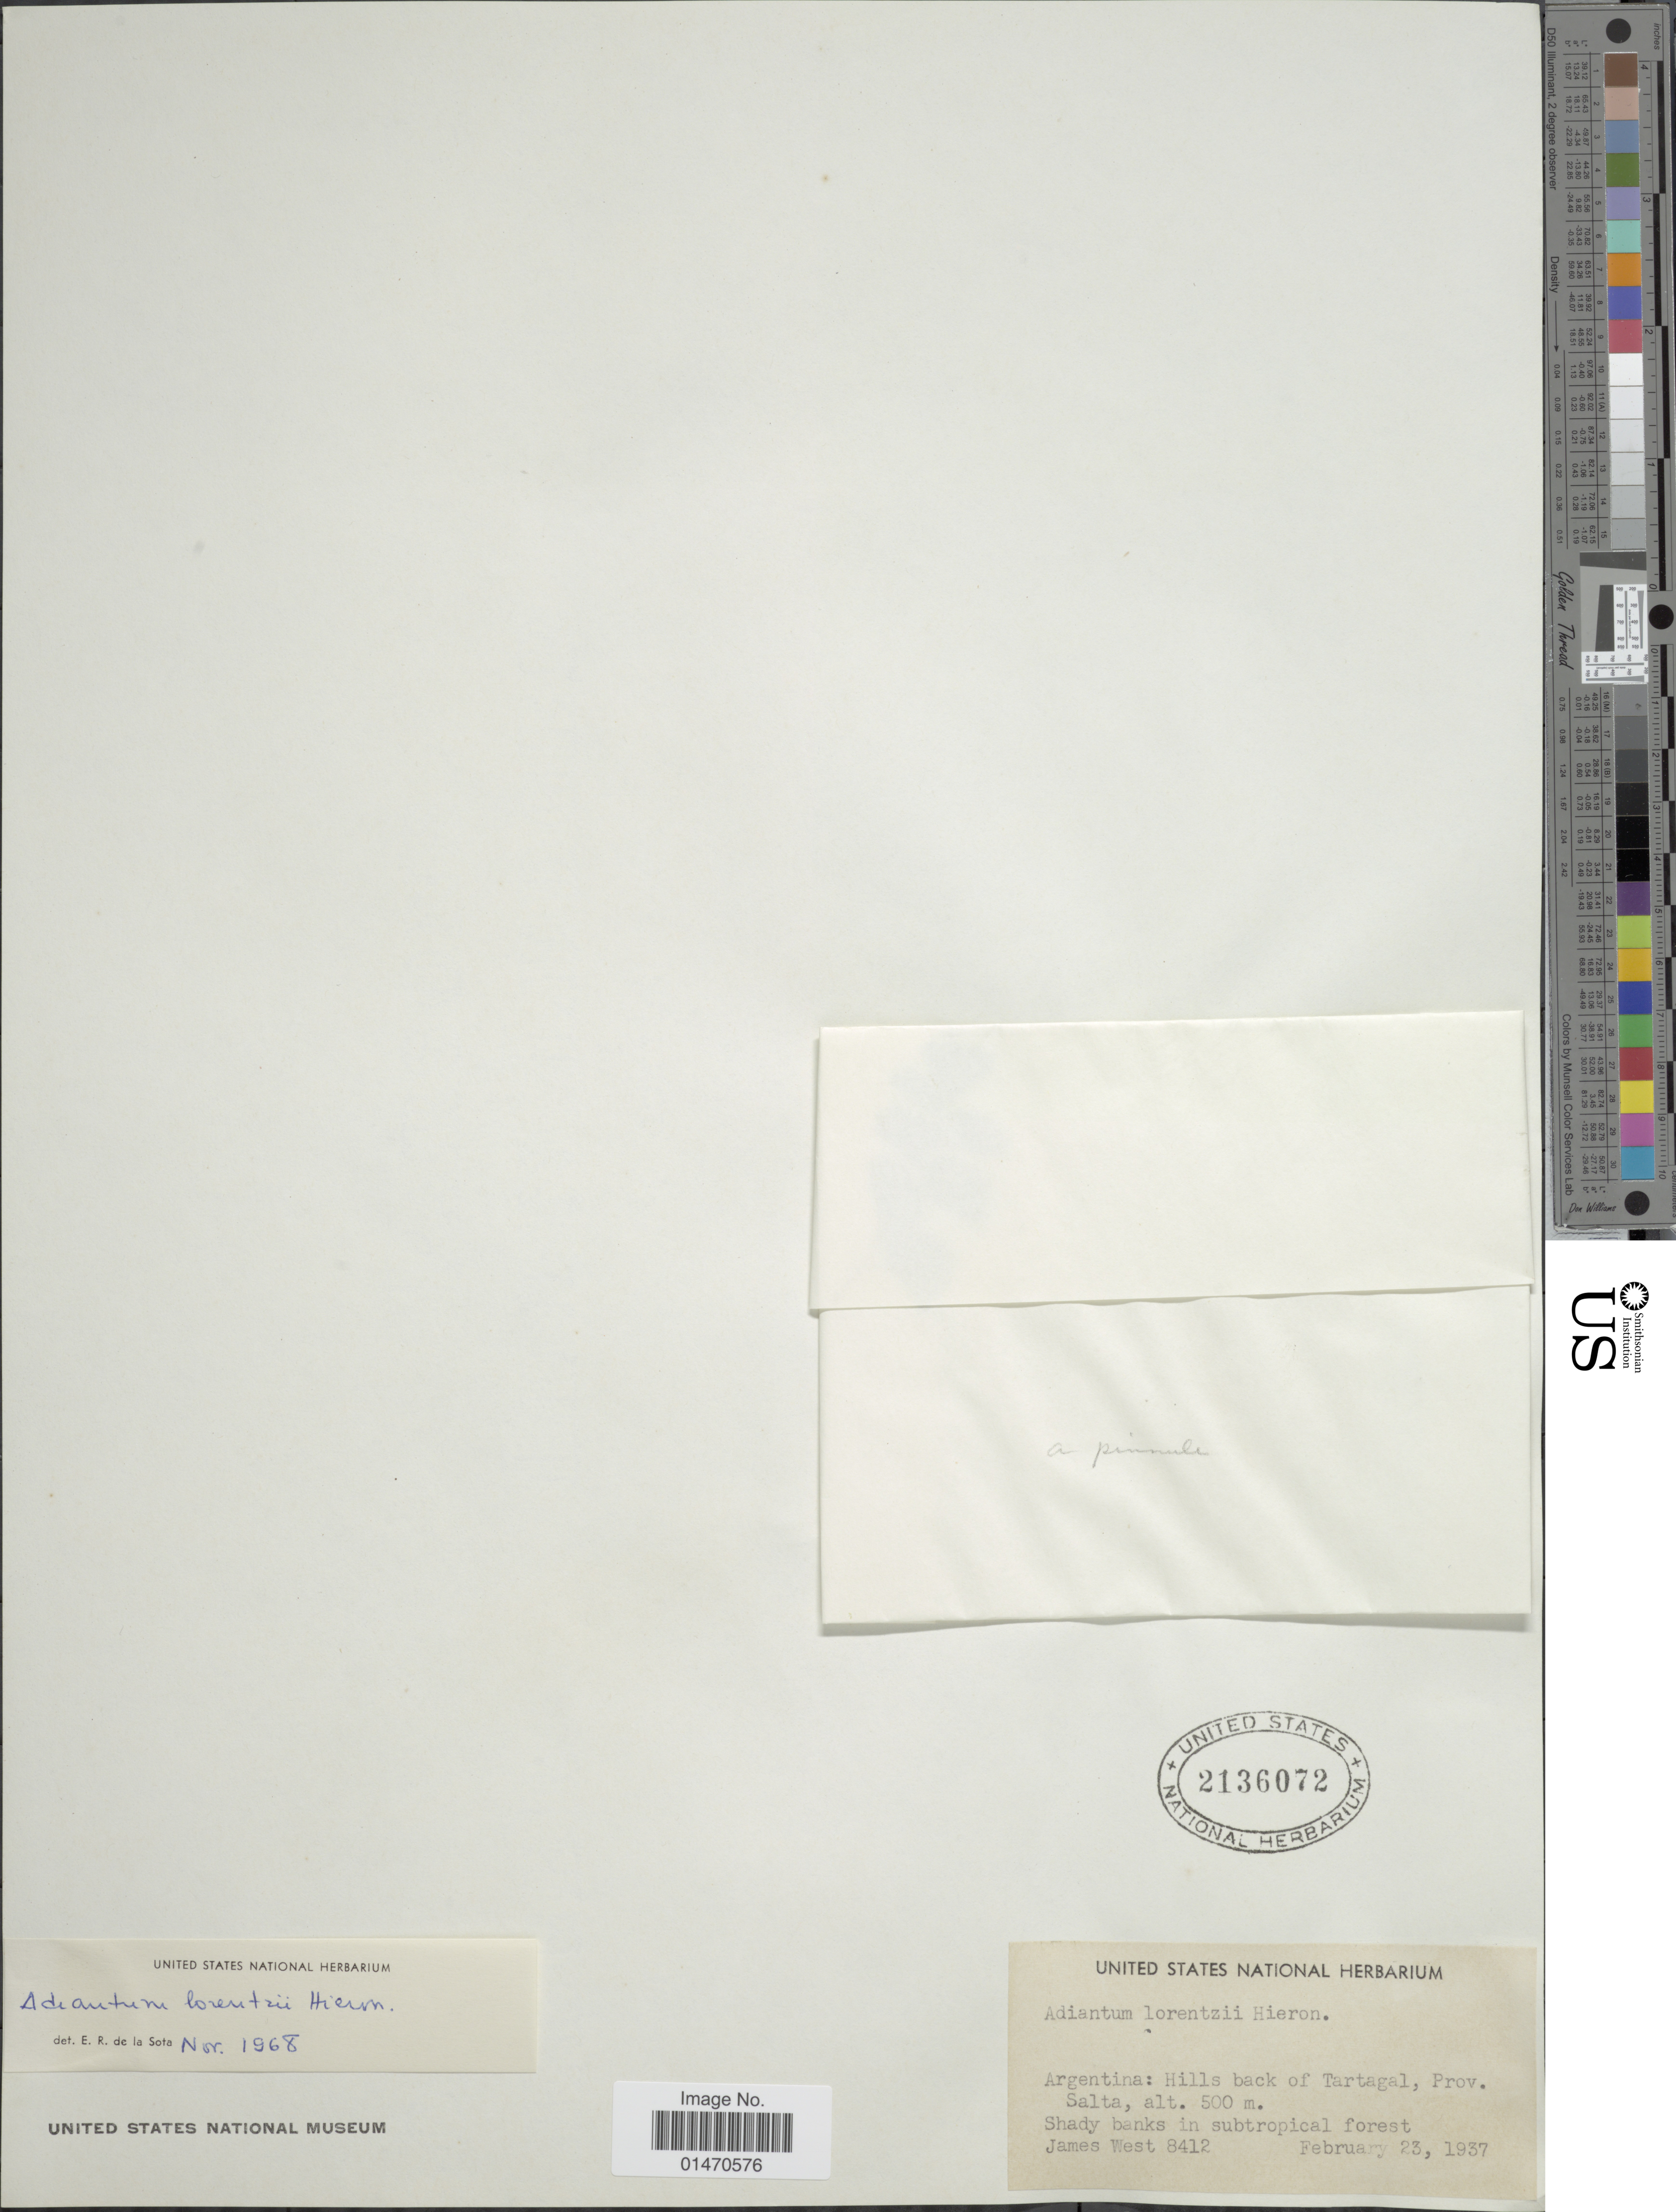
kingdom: Plantae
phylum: Tracheophyta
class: Polypodiopsida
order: Polypodiales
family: Pteridaceae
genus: Adiantum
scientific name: Adiantum lorentzii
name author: Hieron.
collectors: J. West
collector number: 8412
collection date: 1937-02-23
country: Argentina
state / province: Salta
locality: Argentina:Hills back to Tartagal, prov. Salta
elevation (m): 500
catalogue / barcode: US 2136072